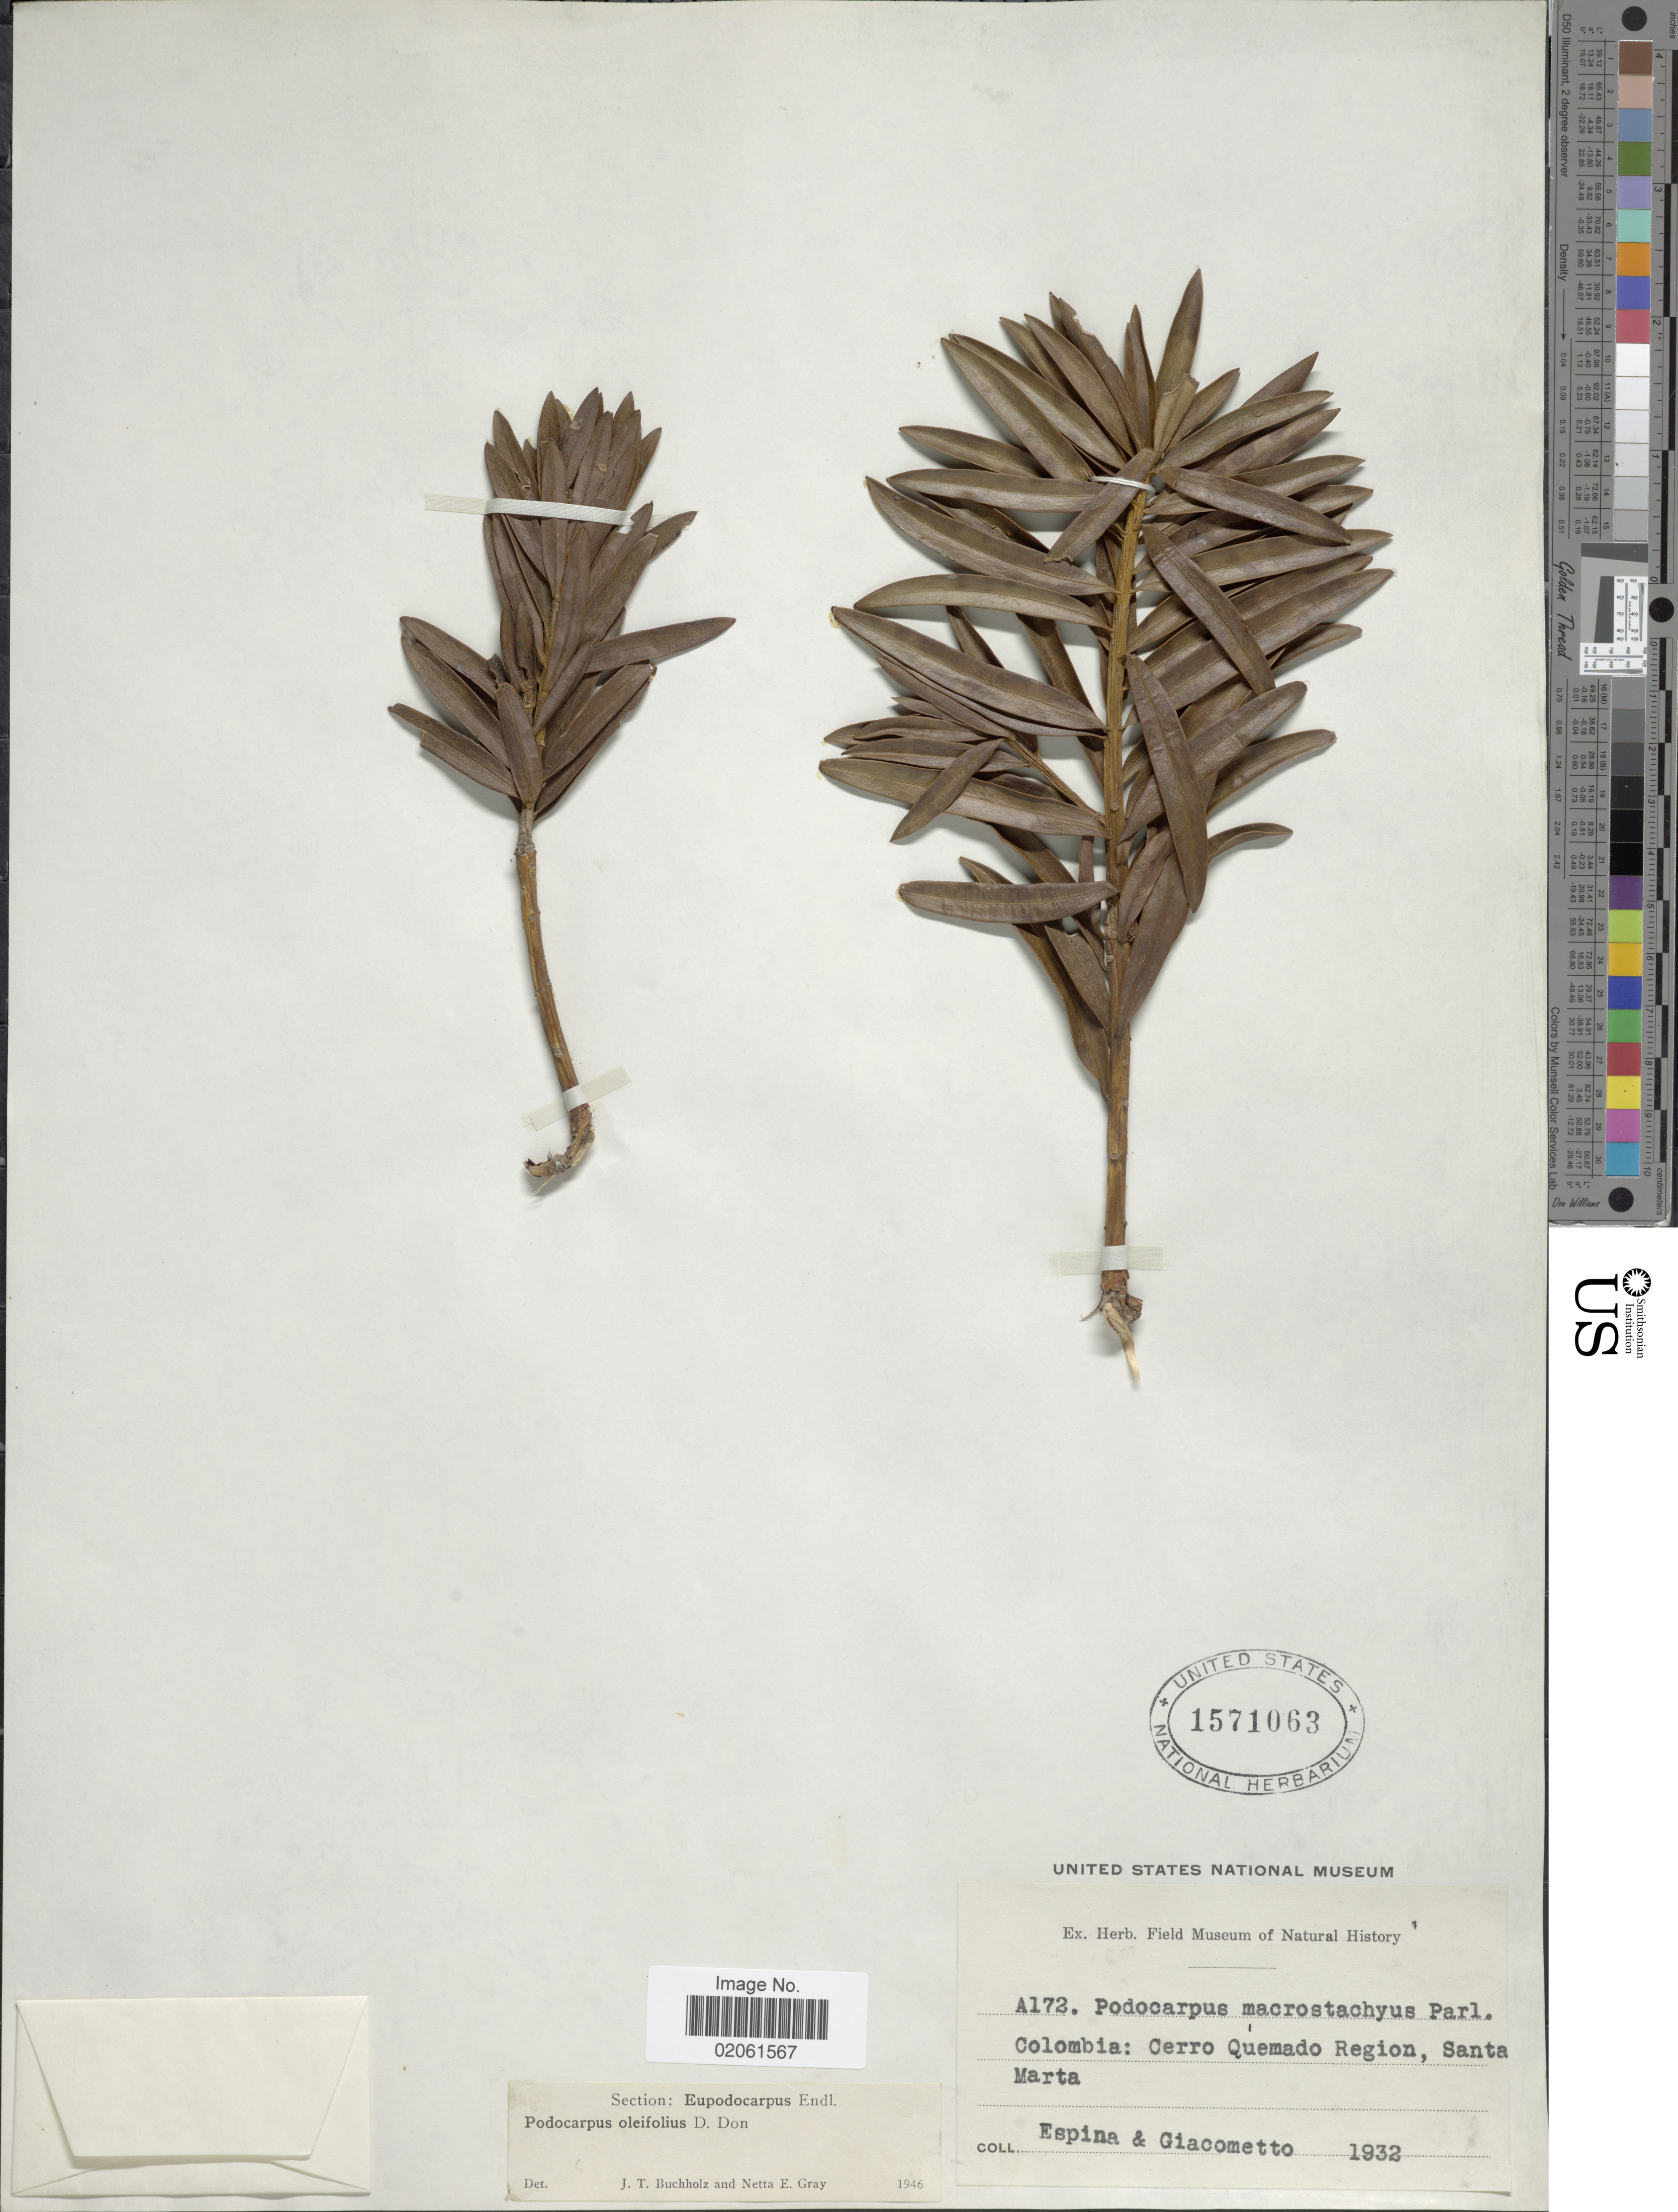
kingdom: Plantae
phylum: Tracheophyta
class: Pinopsida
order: Pinales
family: Podocarpaceae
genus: Podocarpus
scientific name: Podocarpus oleifolius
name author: D. Don ex Lamb.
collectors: -. Espina & Giacometto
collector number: A172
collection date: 1932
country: Colombia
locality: Colombia: Cerro Quemado Region, Santa Marta.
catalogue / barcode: US 1571063